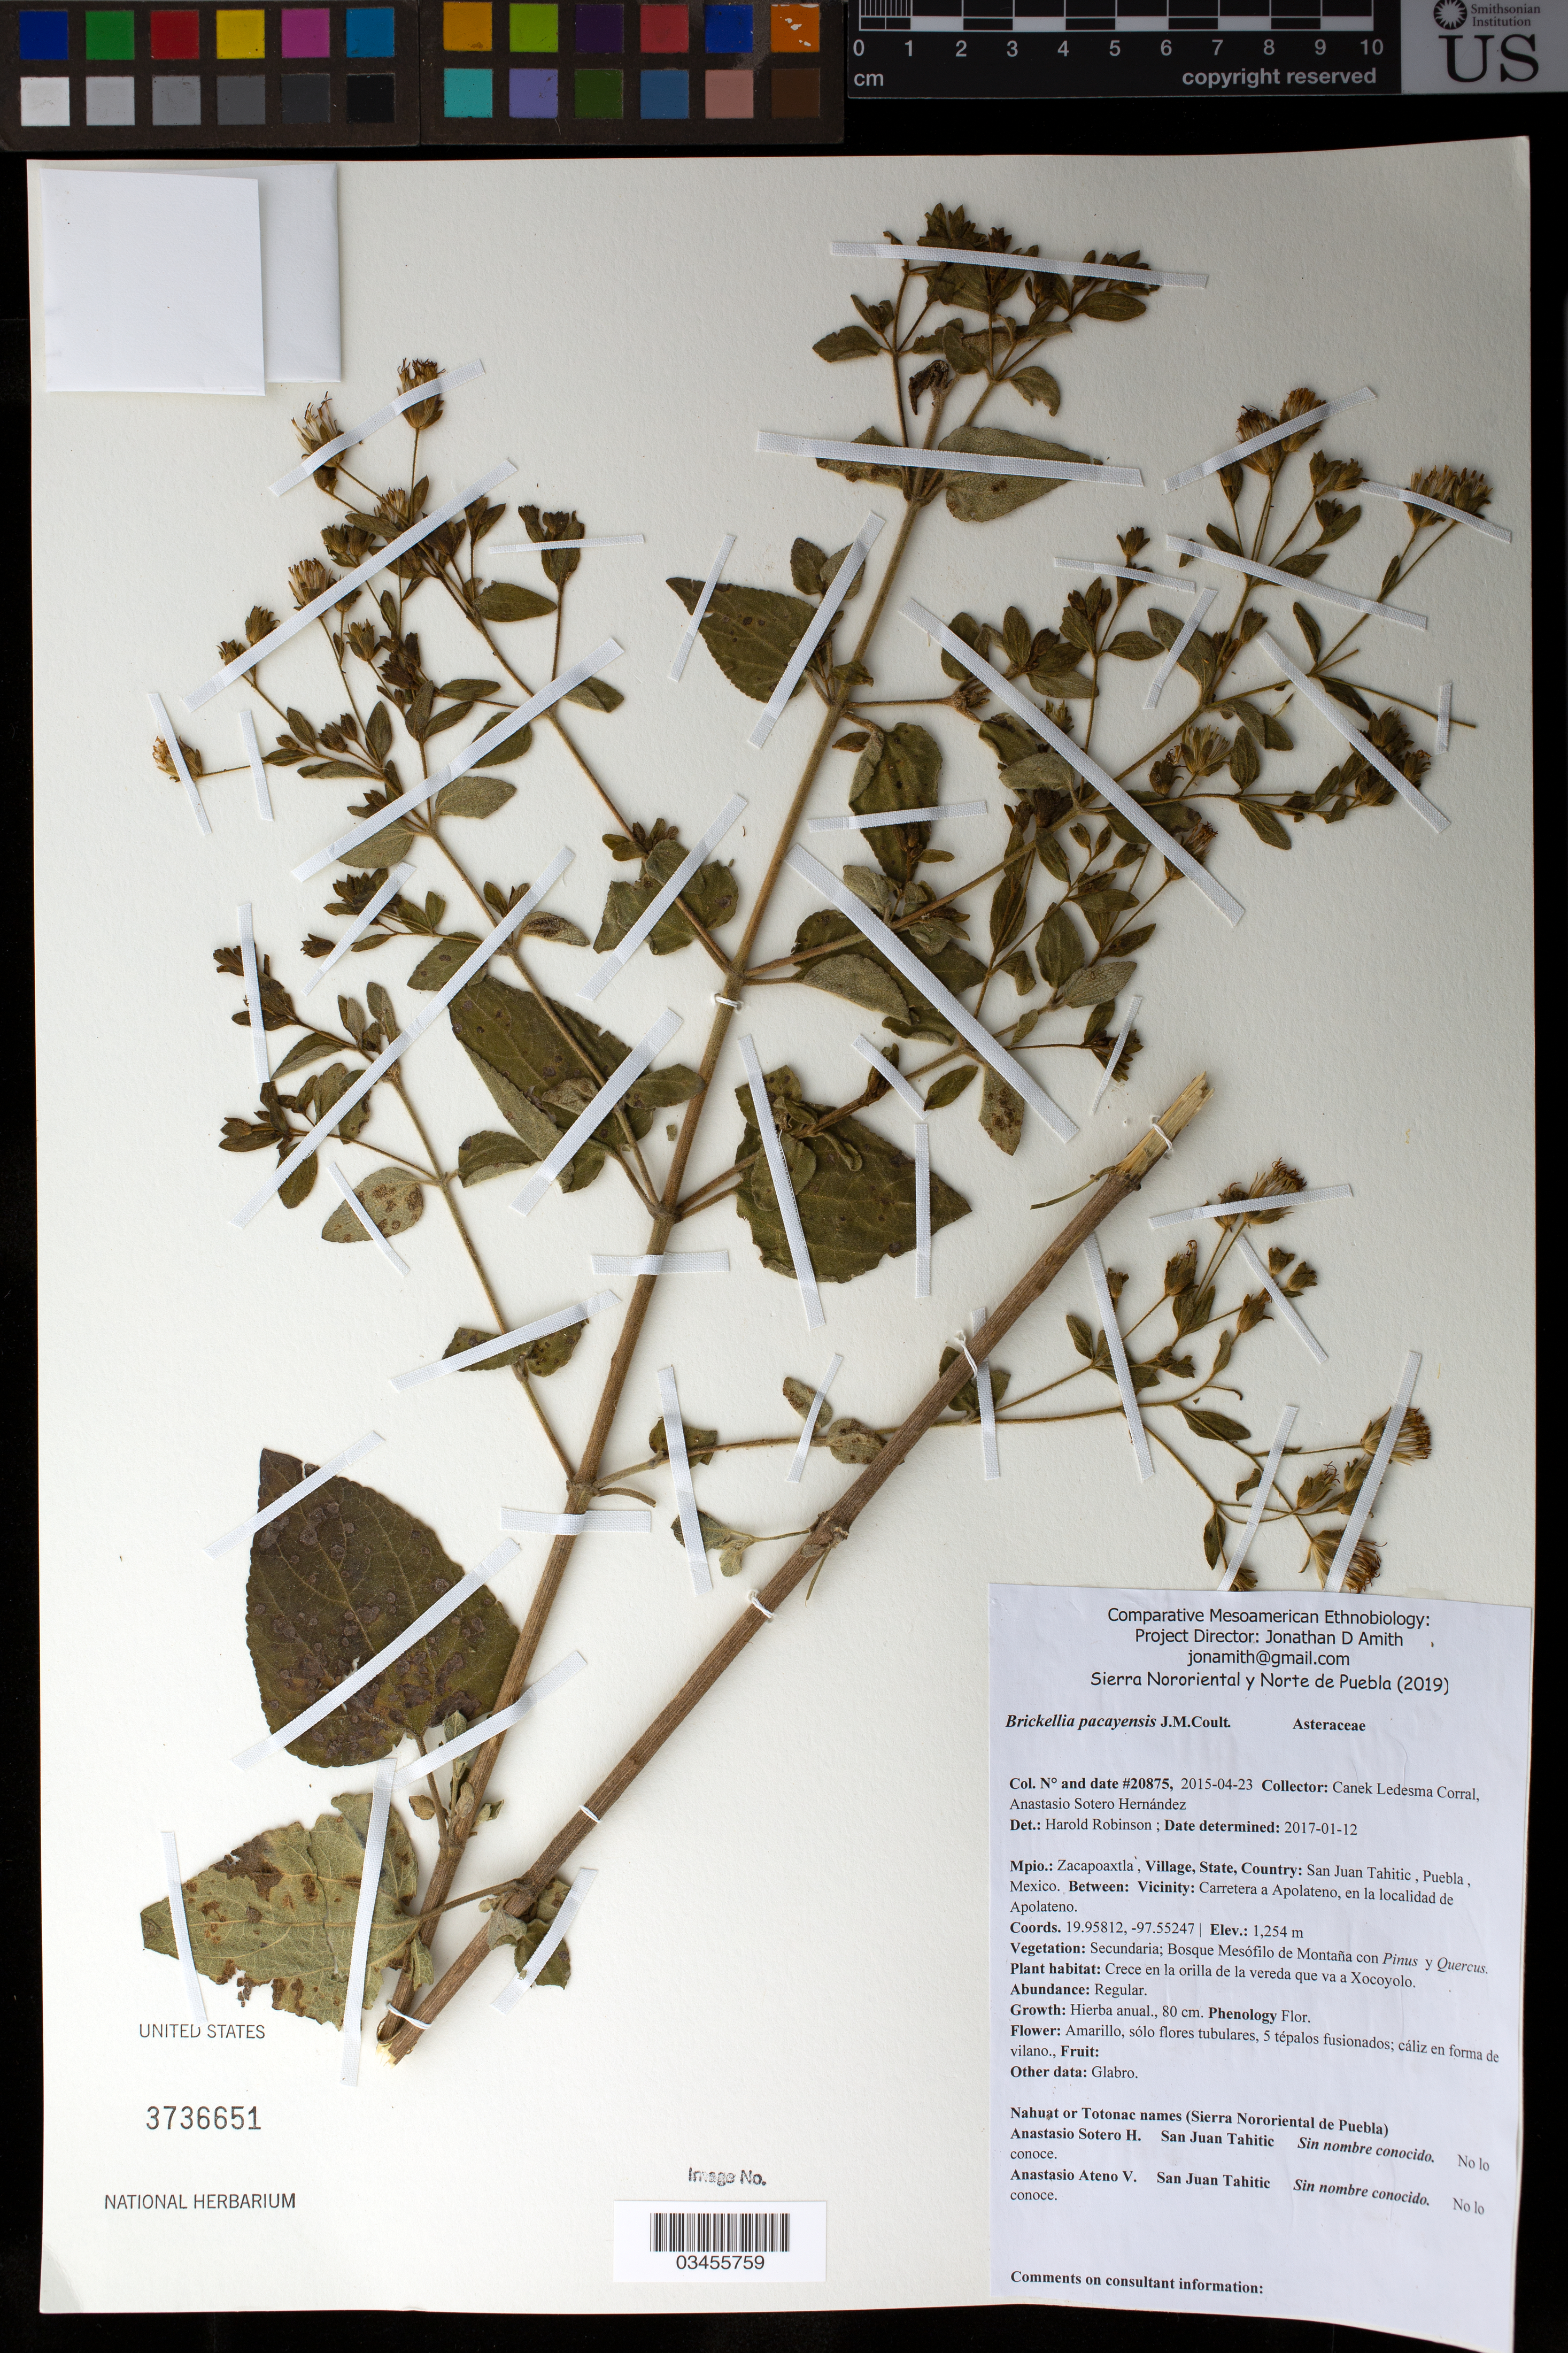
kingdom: Plantae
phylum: Tracheophyta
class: Magnoliopsida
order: Asterales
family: Asteraceae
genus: Brickellia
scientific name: Brickellia pacayensis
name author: J.M. Coult.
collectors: Canek Ledesma C. & A. Sotero H.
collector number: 20875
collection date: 2015-04-23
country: México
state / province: Puebla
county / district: Zacapoaxtla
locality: PUEBLO: San Juan Tahitic; LOCALIDAD EXACTA: Carretera a Apolateno, en la localidad de Apolateno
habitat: Bosque mesófilo de montaña con Pinus y Quercus | Crece en la orilla de la vereda que va a Xocoyolo.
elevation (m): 1254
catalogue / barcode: US 3736651